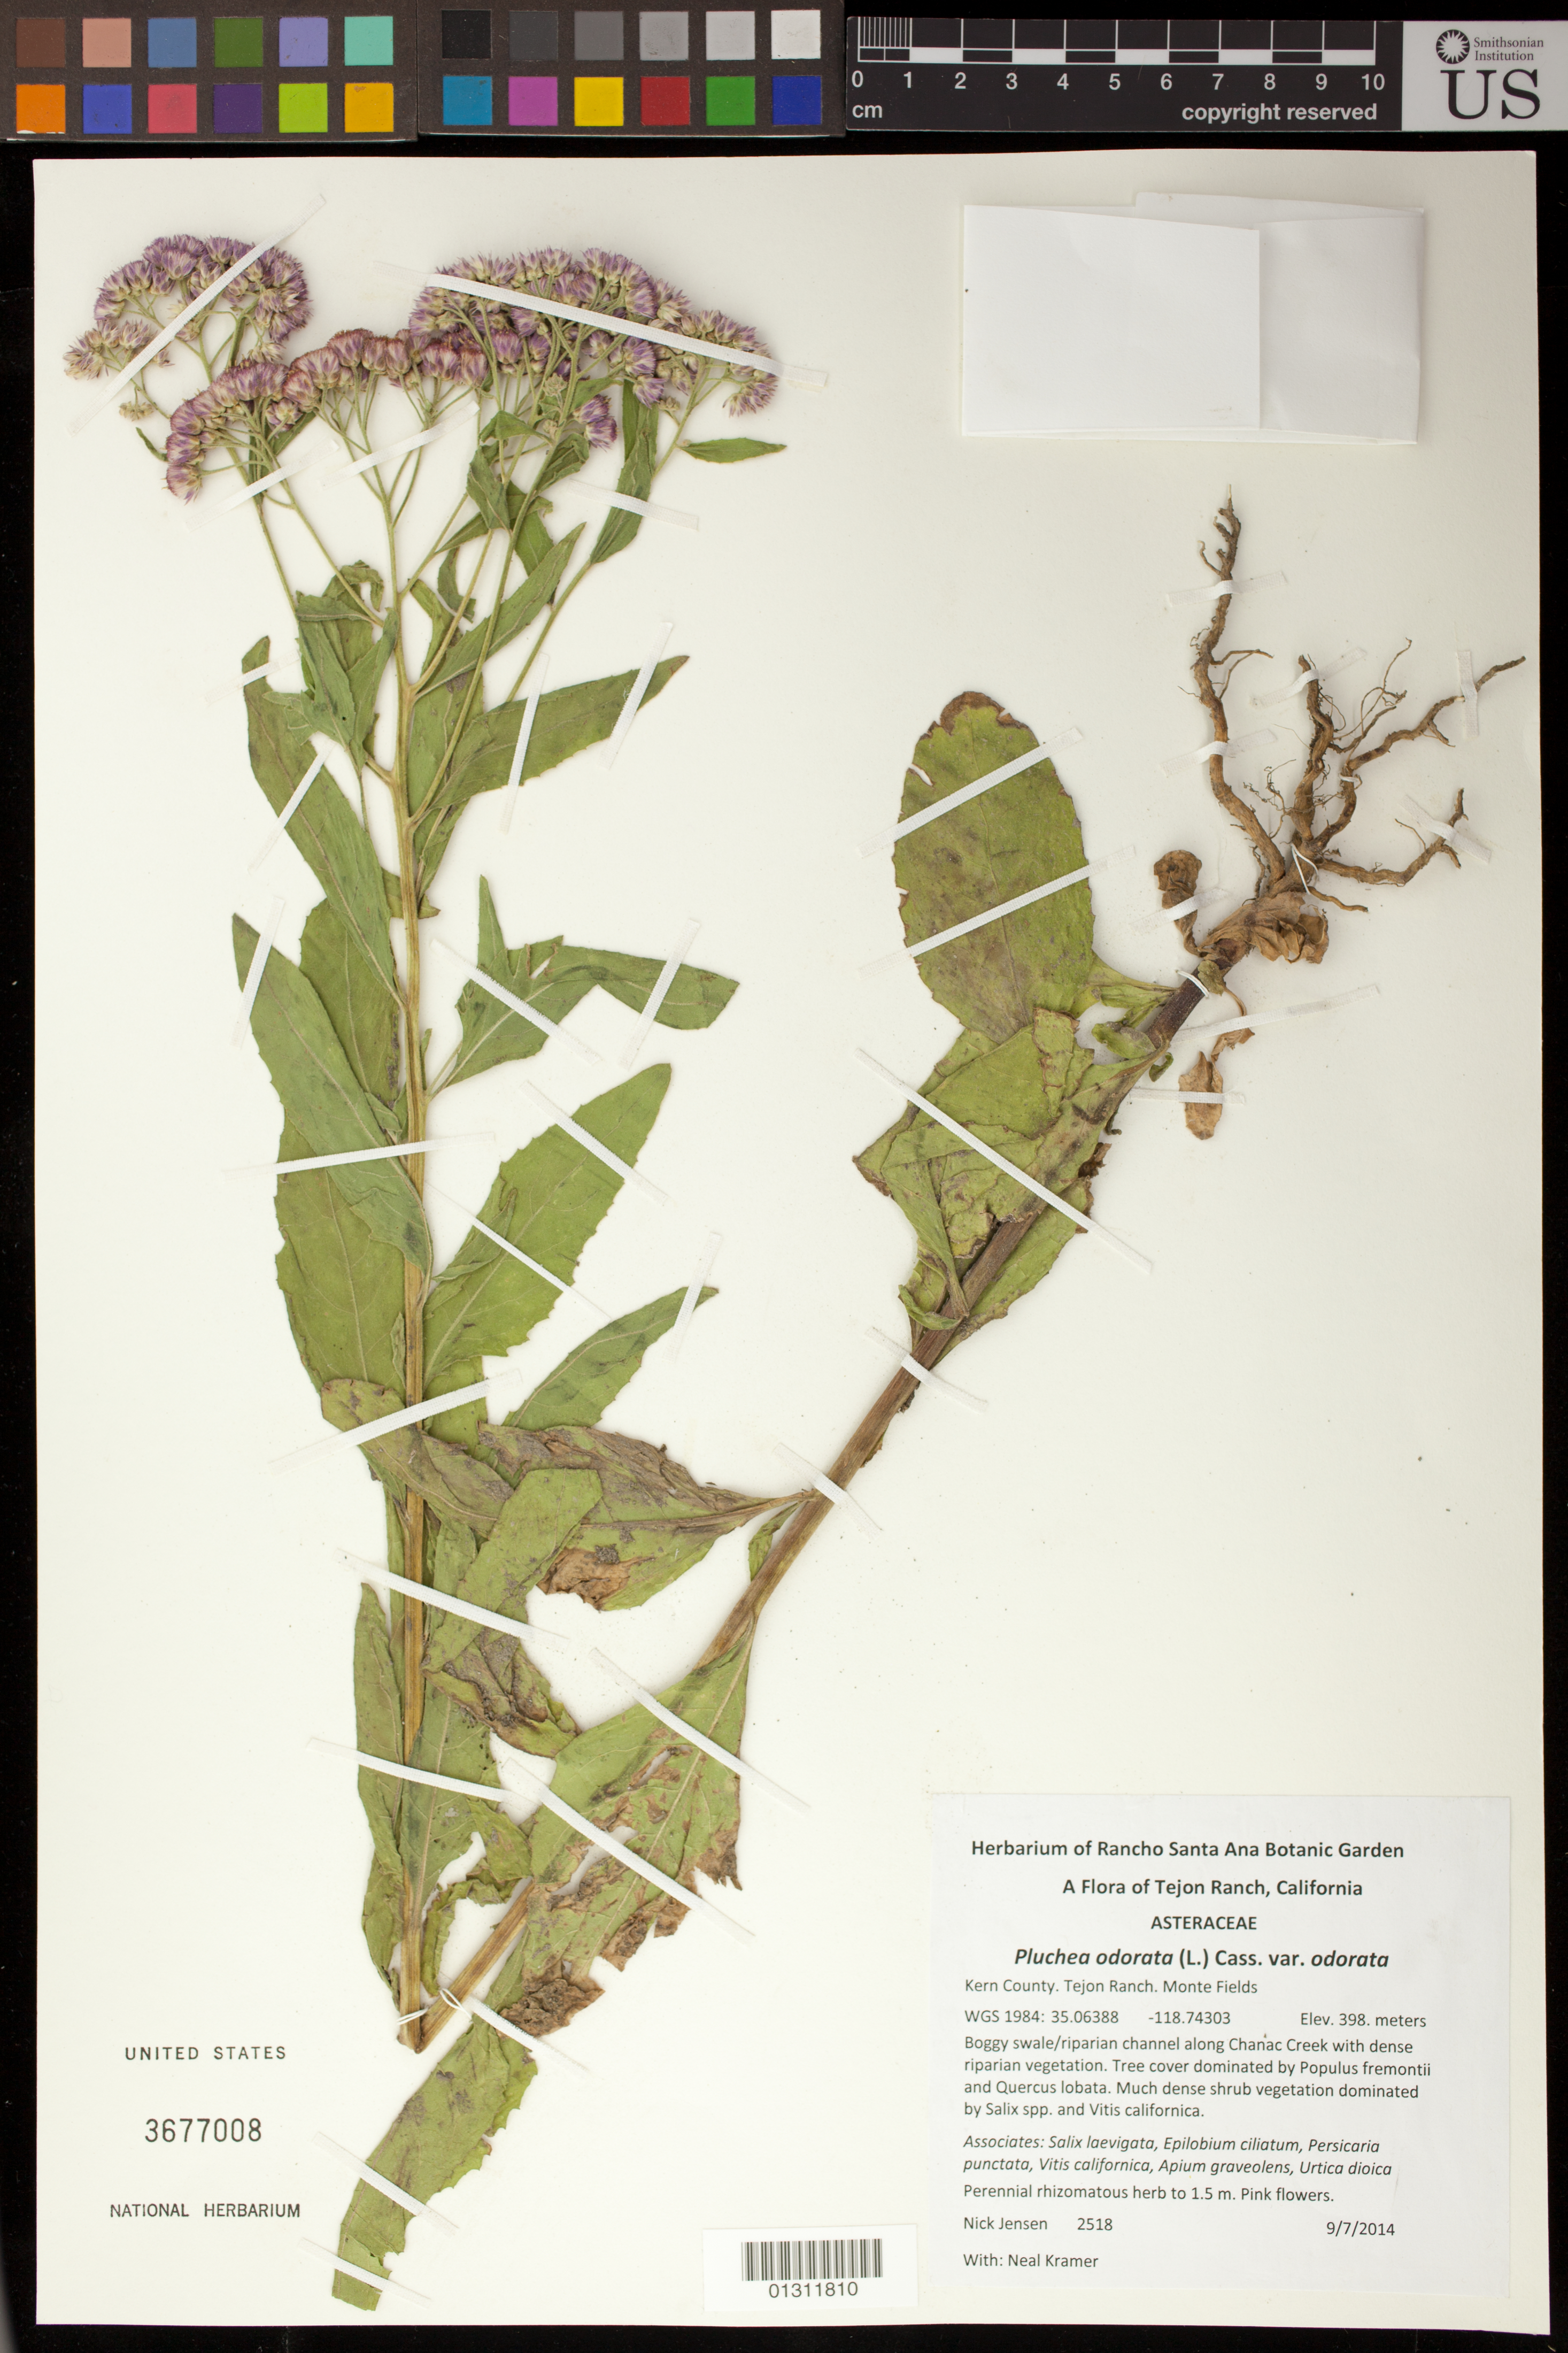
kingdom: Plantae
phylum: Tracheophyta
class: Magnoliopsida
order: Asterales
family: Asteraceae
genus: Pluchea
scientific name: Pluchea odorata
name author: (L.) Cass.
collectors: N. Jensen & N. Kramer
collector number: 2518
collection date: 2014-09-07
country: United States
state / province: California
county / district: Kern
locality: Tejon Ranch. Monte Fields.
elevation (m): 398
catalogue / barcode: US 3677008